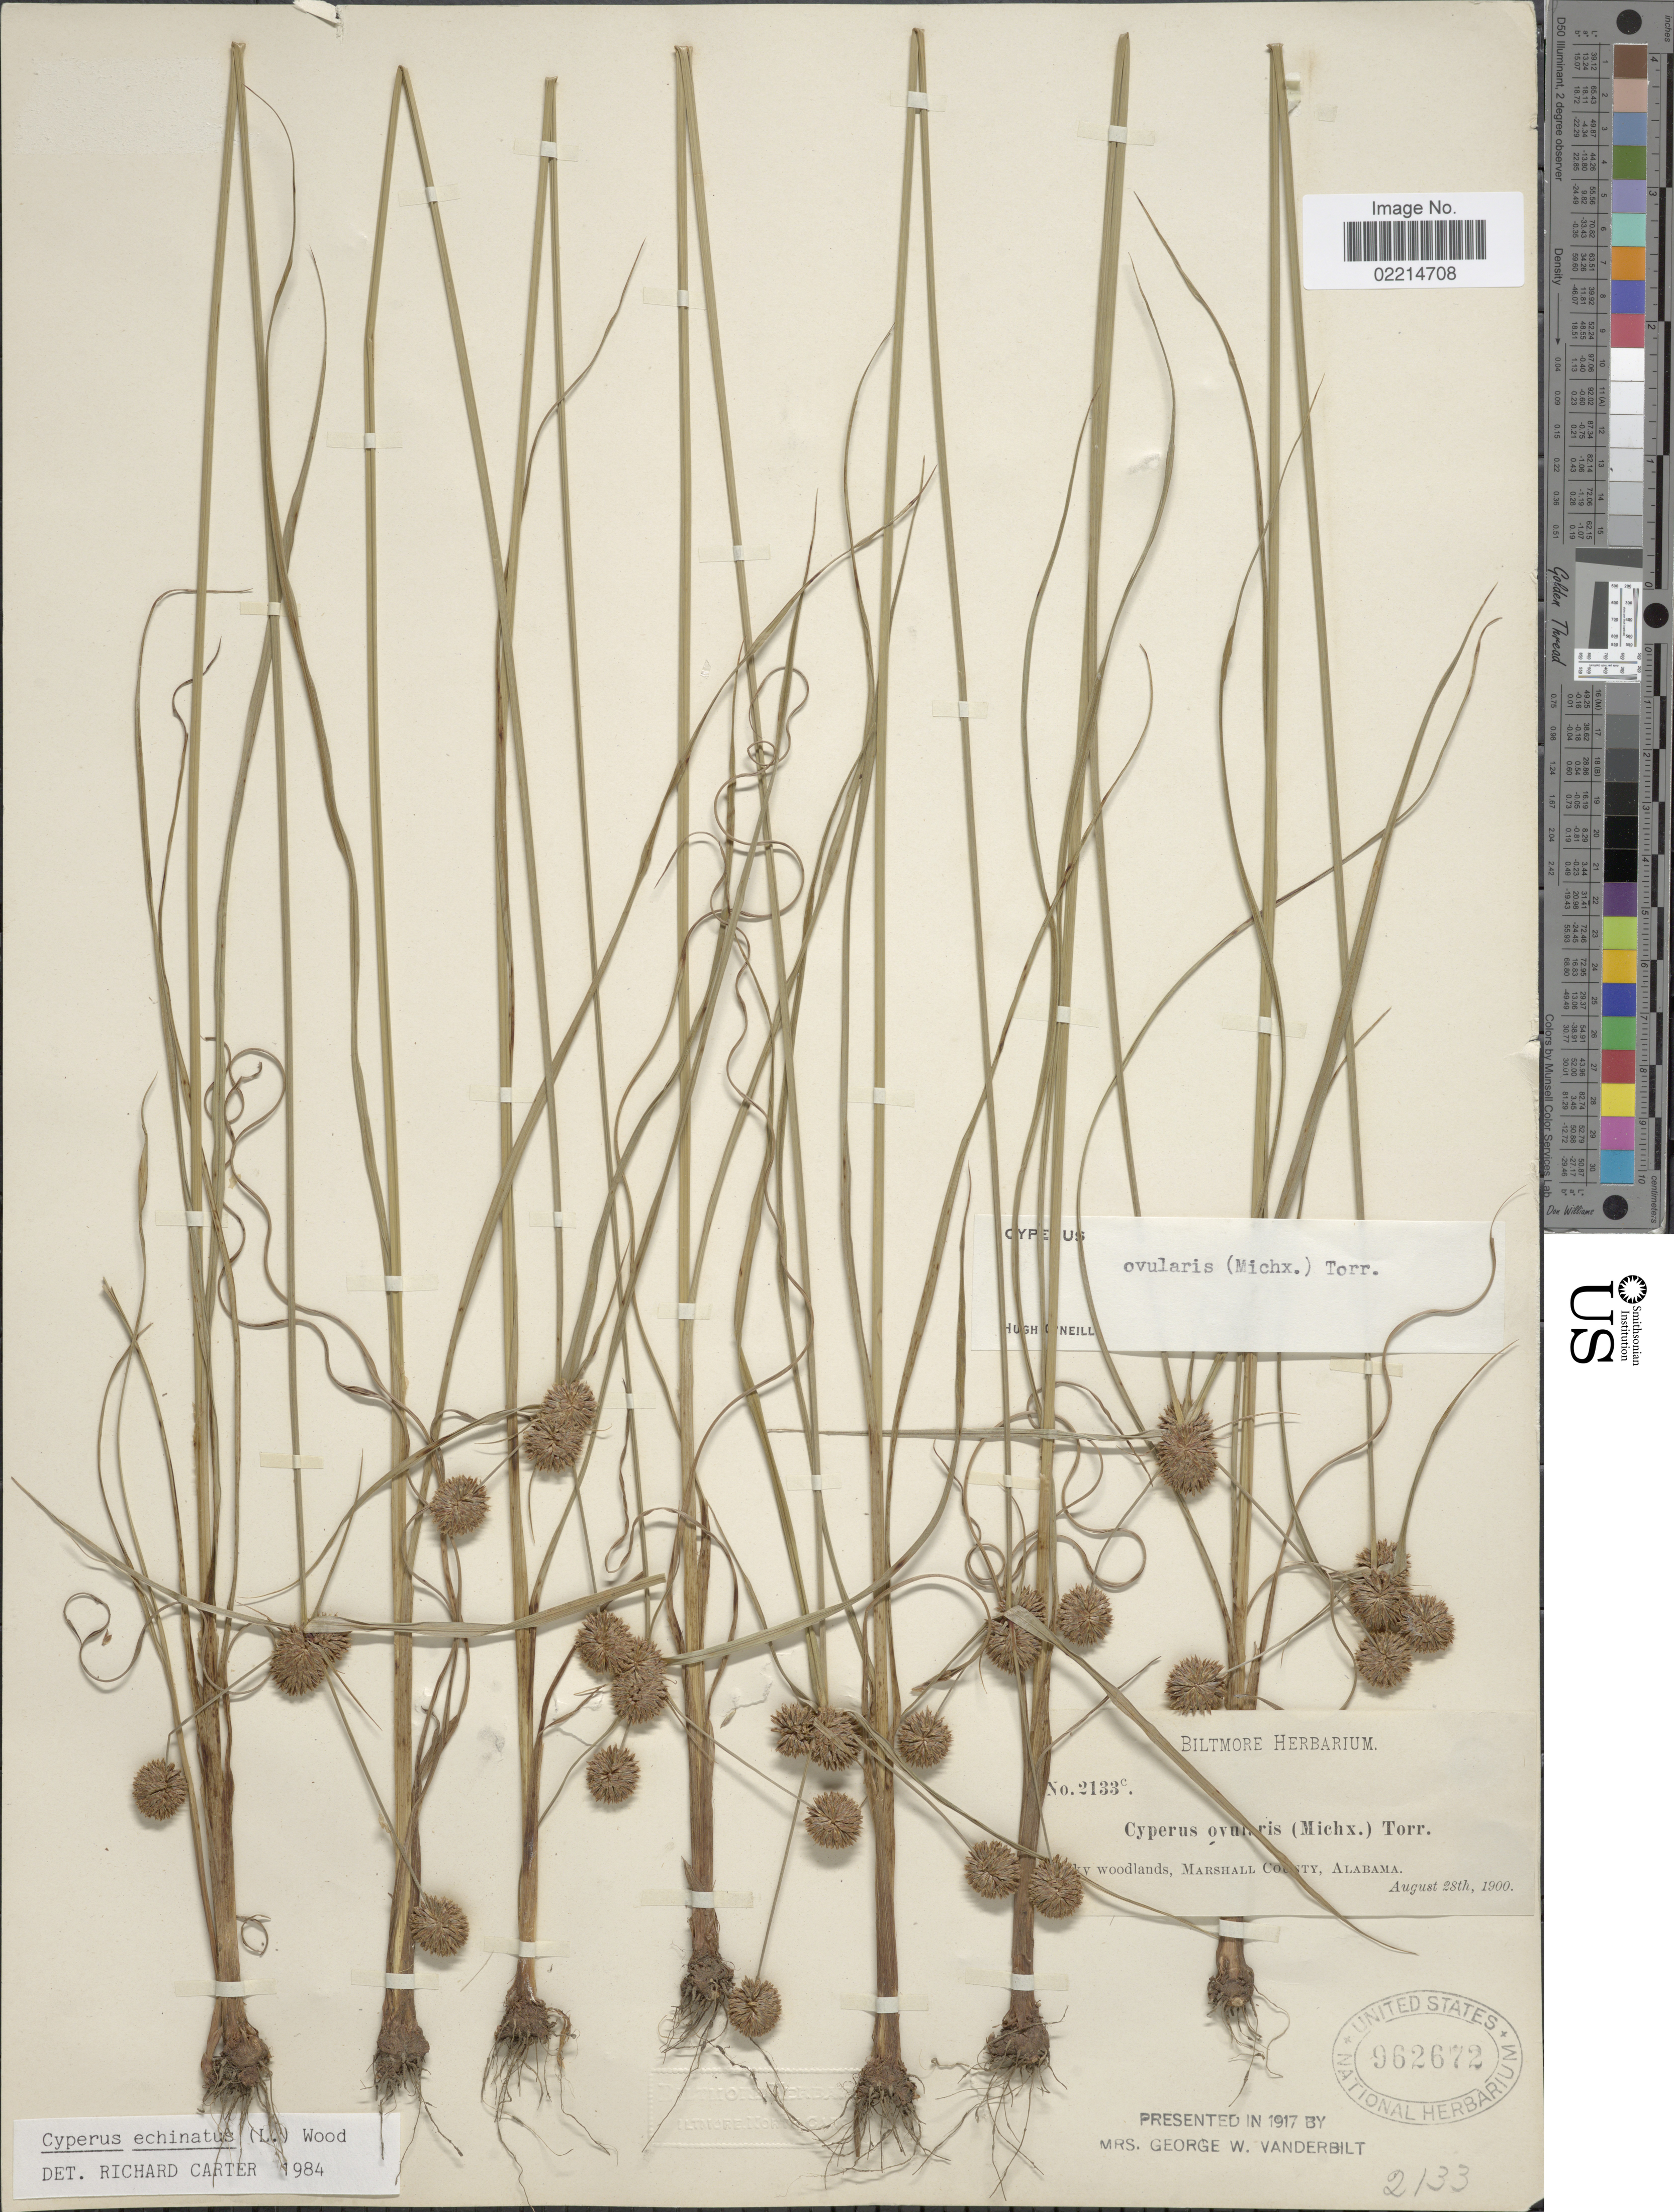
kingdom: Plantae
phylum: Tracheophyta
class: Liliopsida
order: Poales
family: Cyperaceae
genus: Cyperus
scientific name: Cyperus echinatus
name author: (L.) Alph. Wood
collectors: ex herb. Biltmore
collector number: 2133c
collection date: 1900-08-28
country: United States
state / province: Alabama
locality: [illegible text] woodlands, Marshall County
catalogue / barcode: US 962672